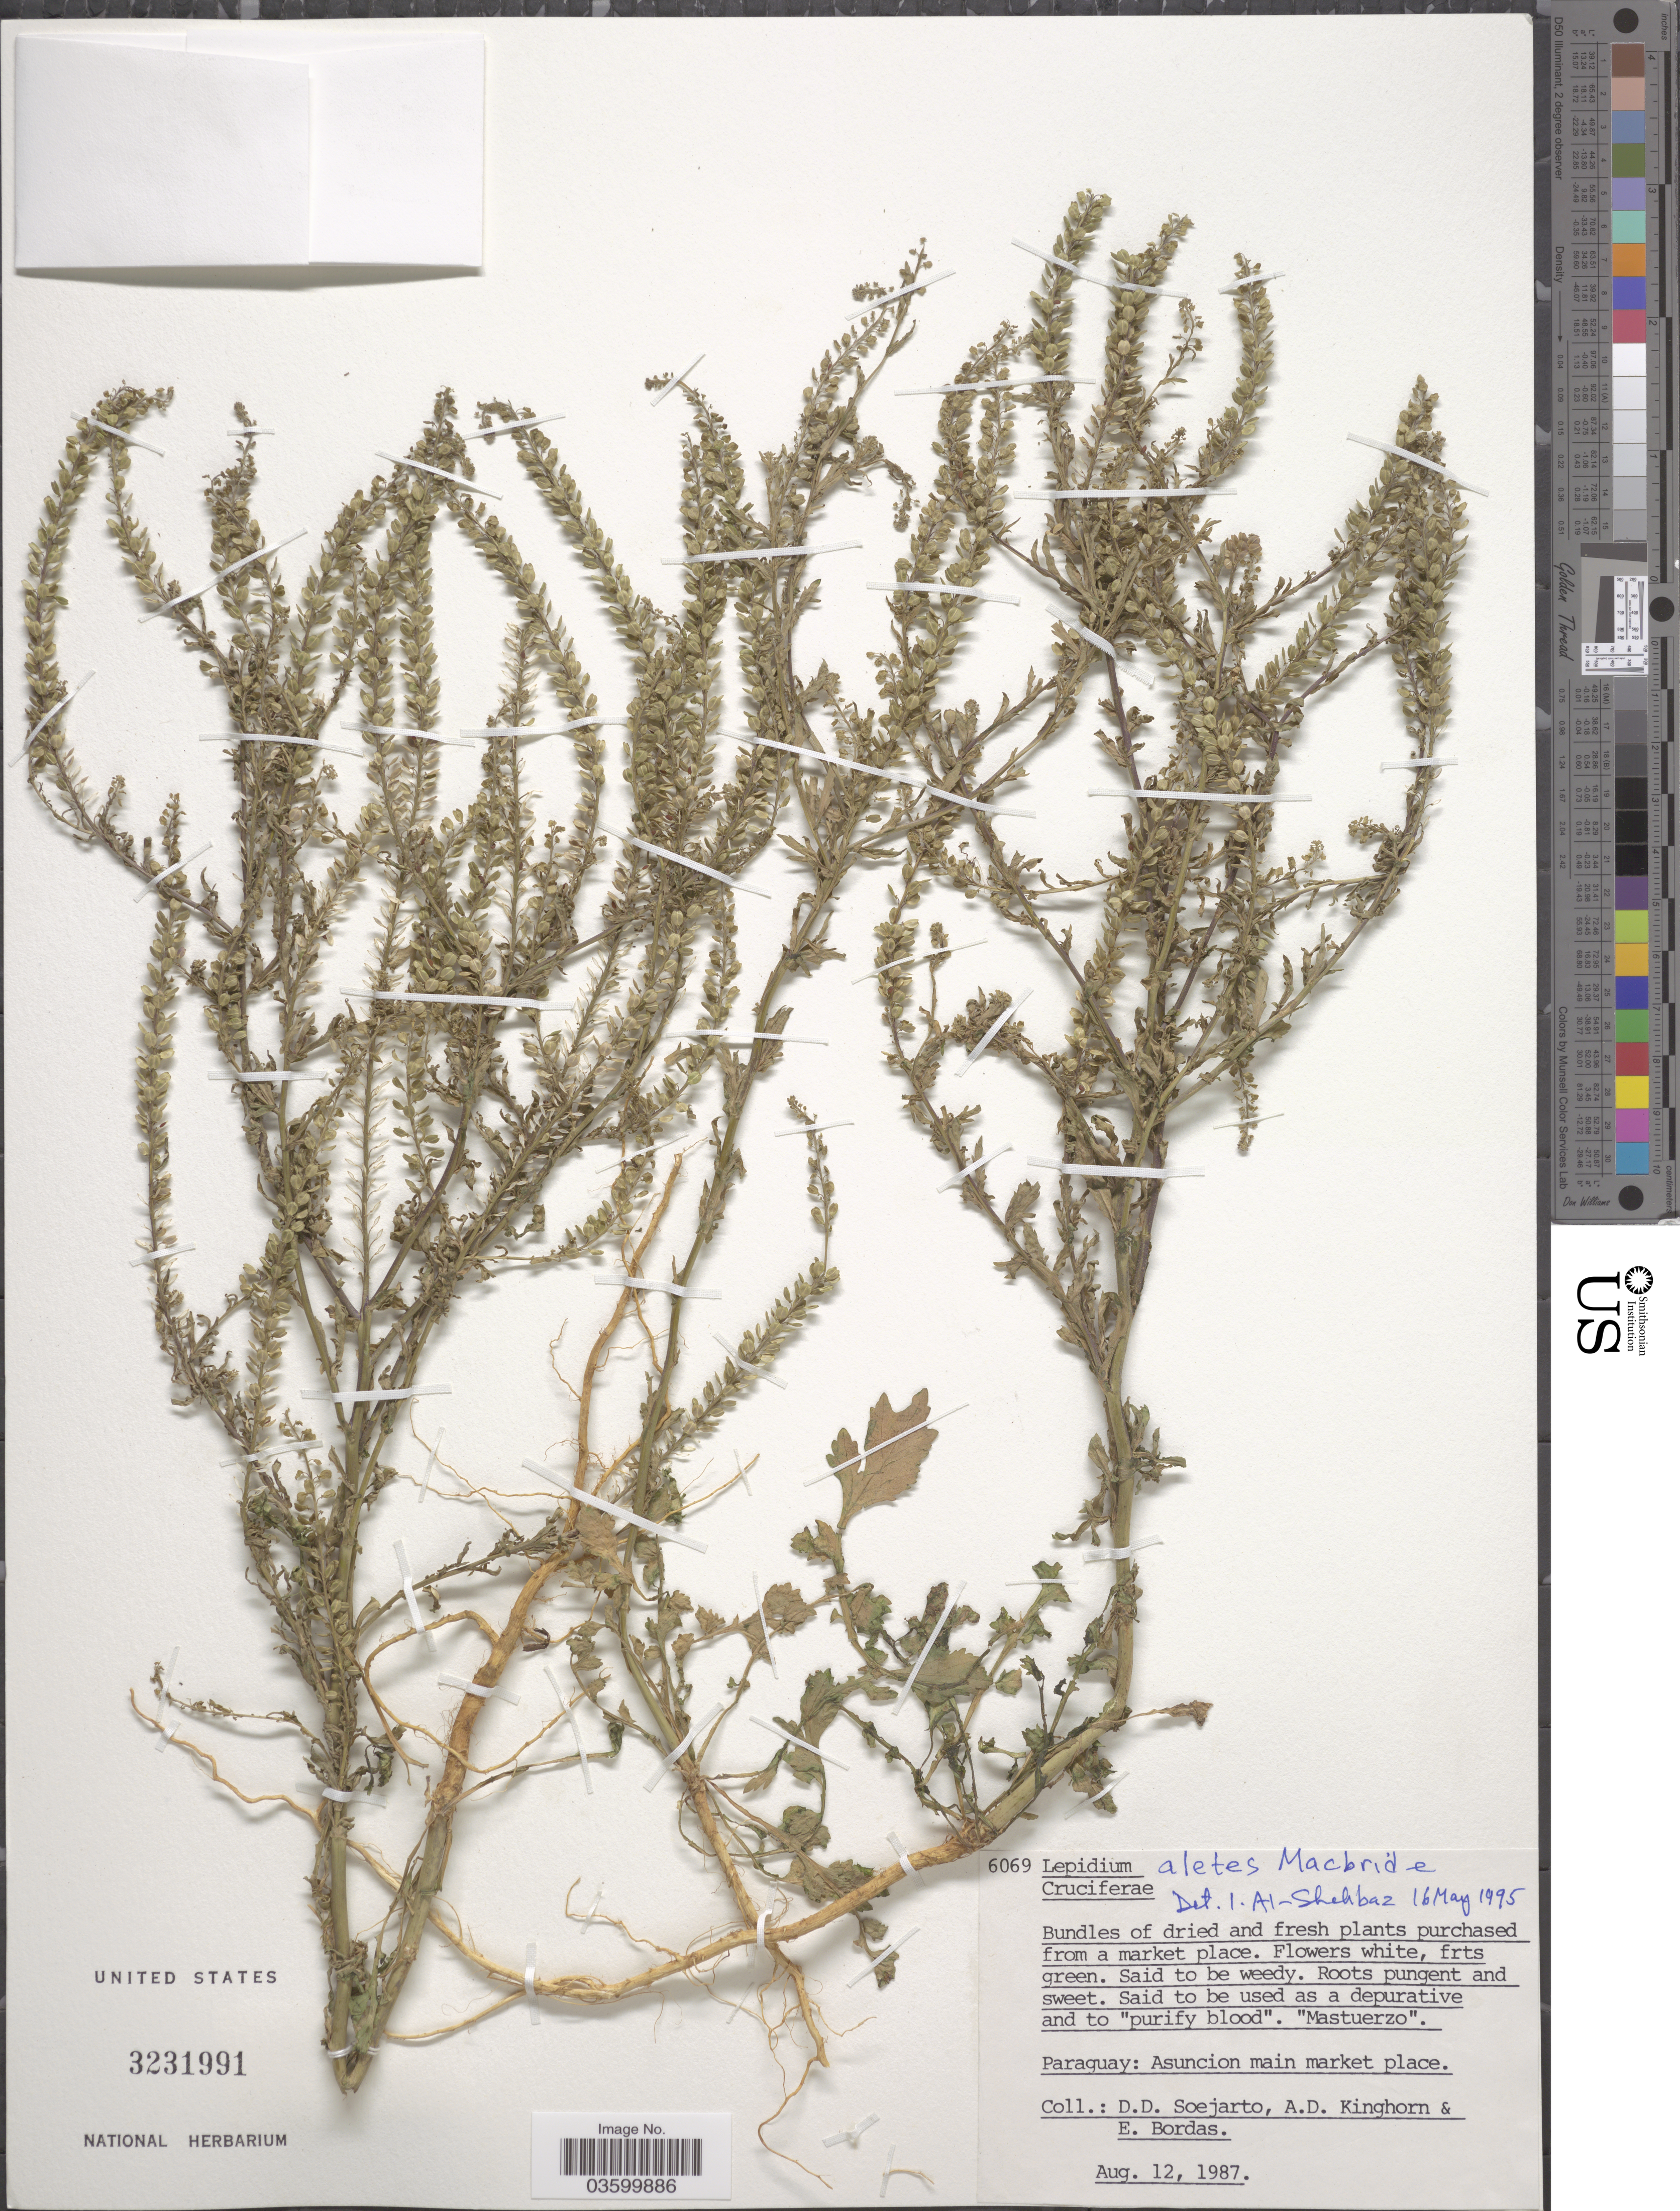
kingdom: Plantae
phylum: Tracheophyta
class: Magnoliopsida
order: Brassicales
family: Brassicaceae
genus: Lepidium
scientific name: Lepidium aletes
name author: J.F. Macbr.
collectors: A. Kinghorn & E. Bordas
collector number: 6069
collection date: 1987-08-12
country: Paraguay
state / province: Asuncion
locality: Asuncion main market place.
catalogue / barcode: US 3231991